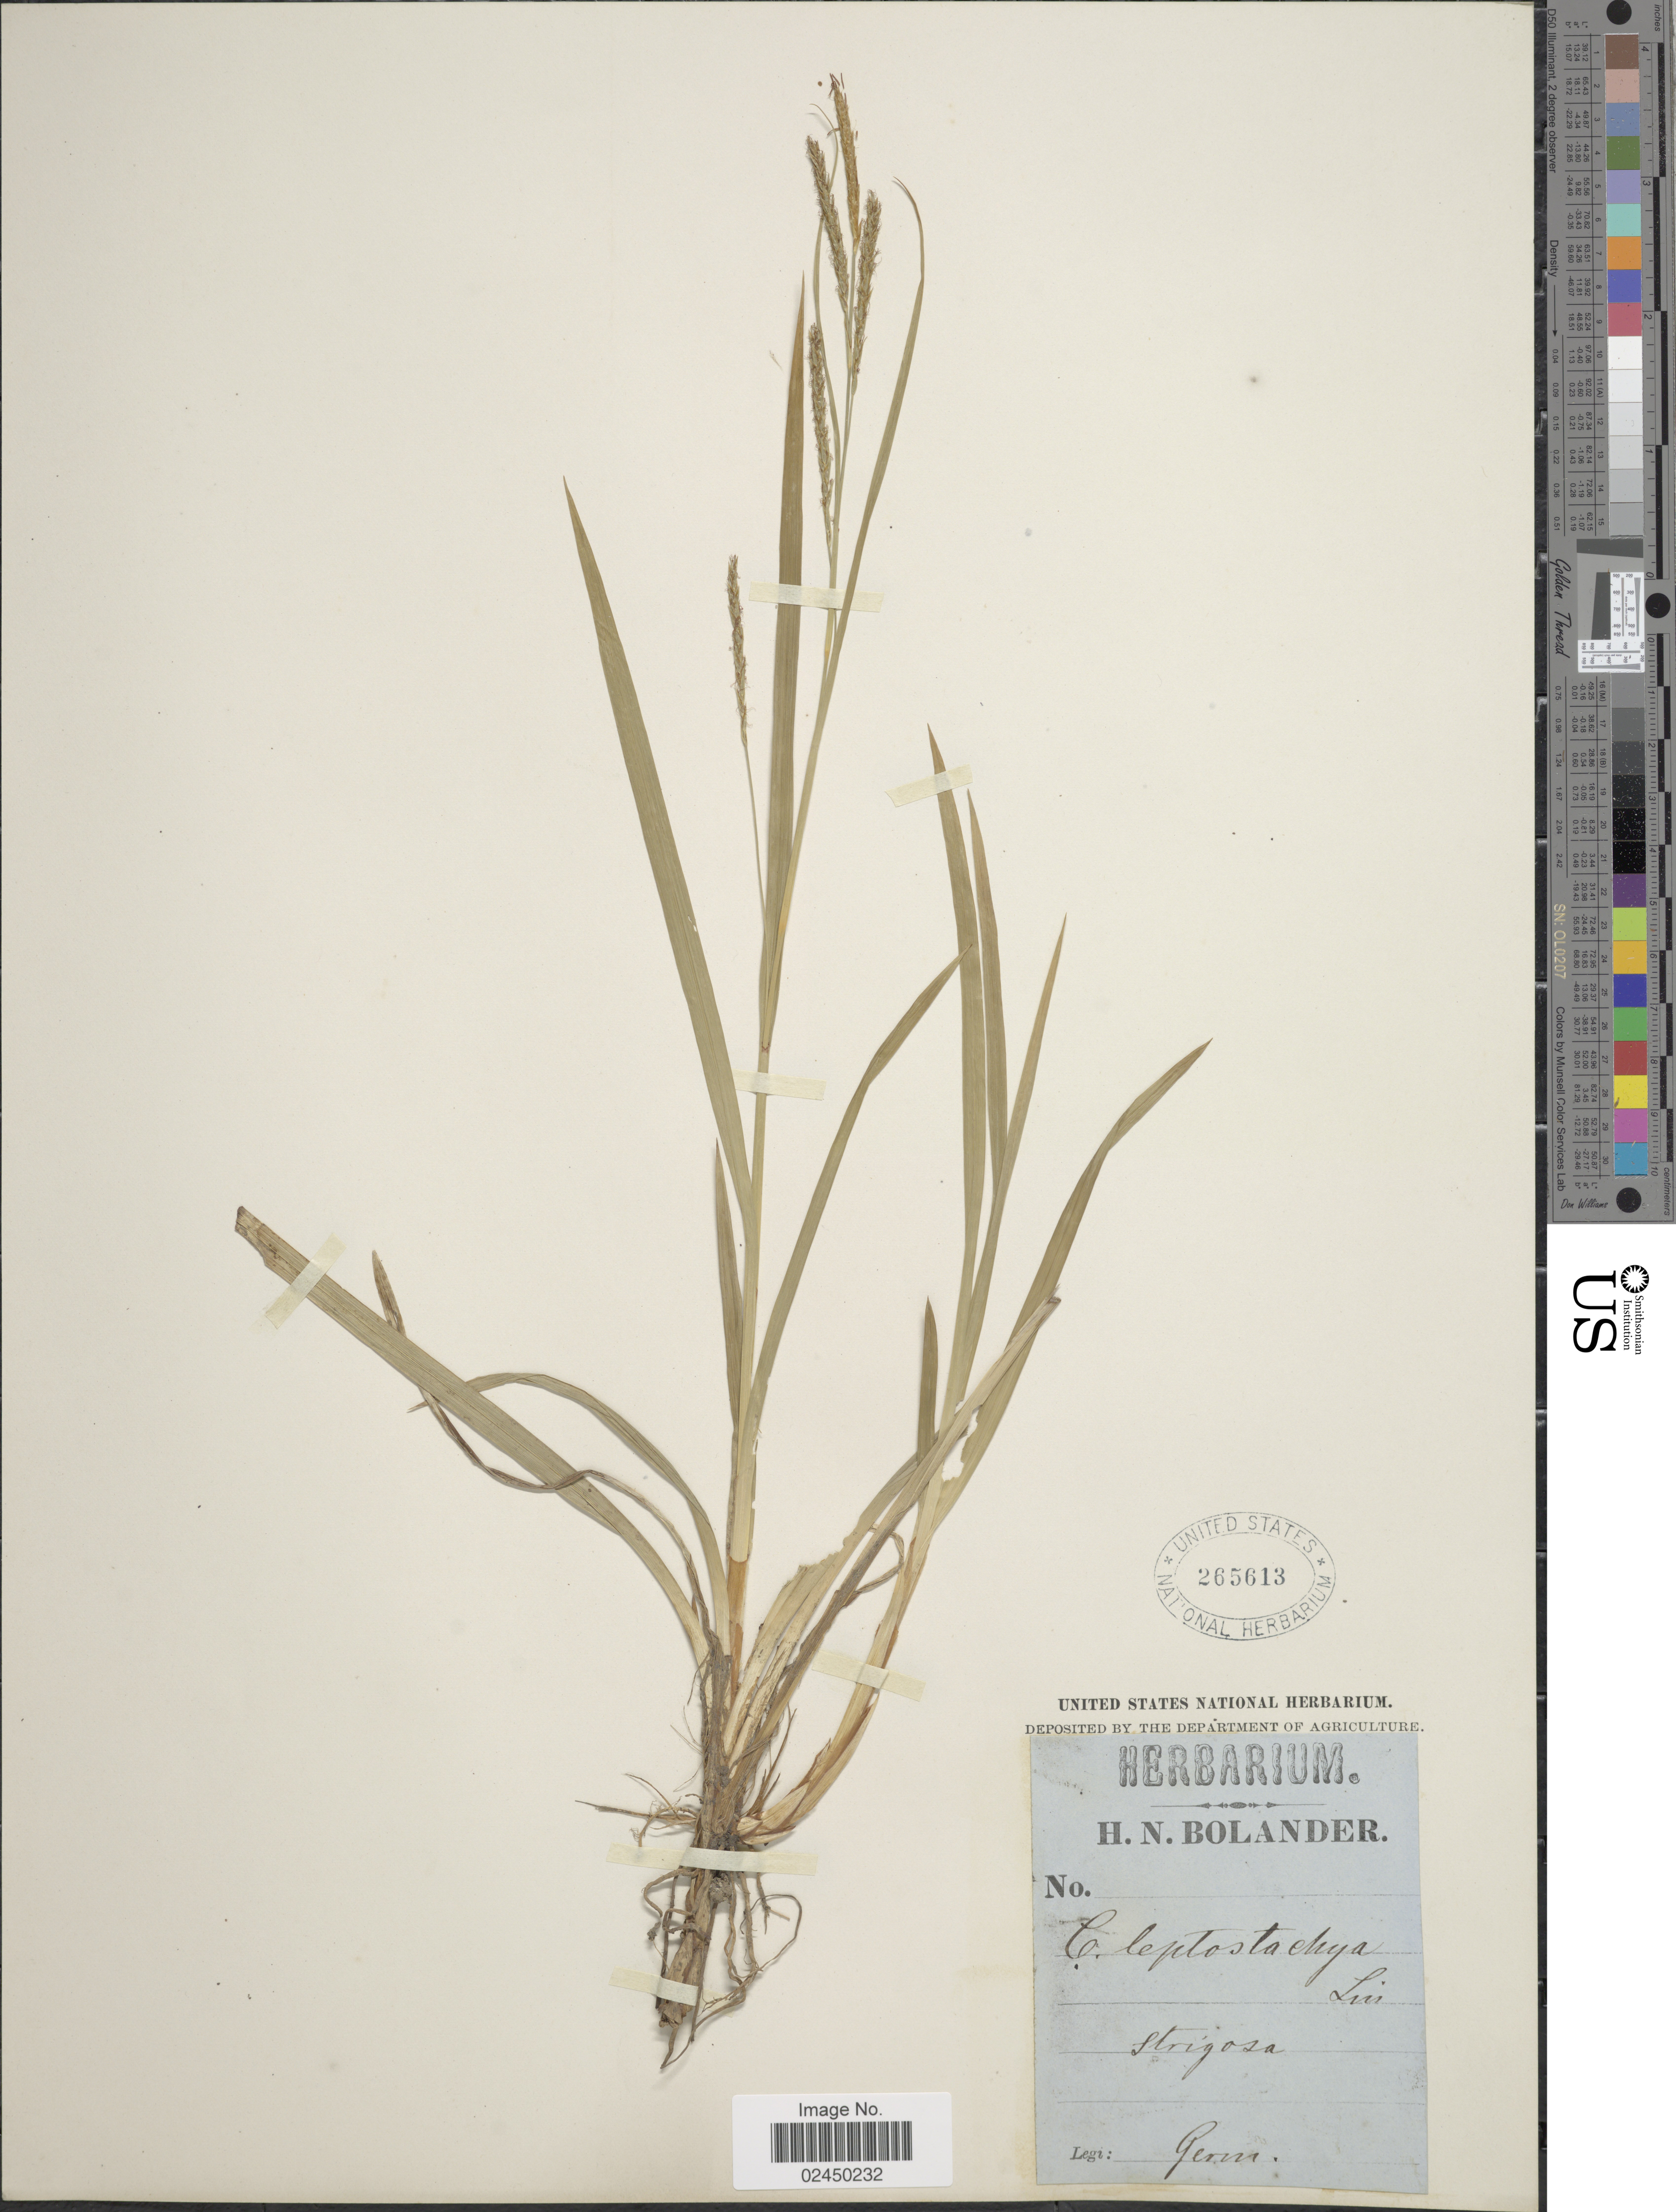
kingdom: Plantae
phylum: Tracheophyta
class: Liliopsida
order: Poales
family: Cyperaceae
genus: Carex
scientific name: Carex strigosa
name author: Huds.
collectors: H. N. Bolander (herbarium)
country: Germany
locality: Strigosa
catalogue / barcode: US 265613